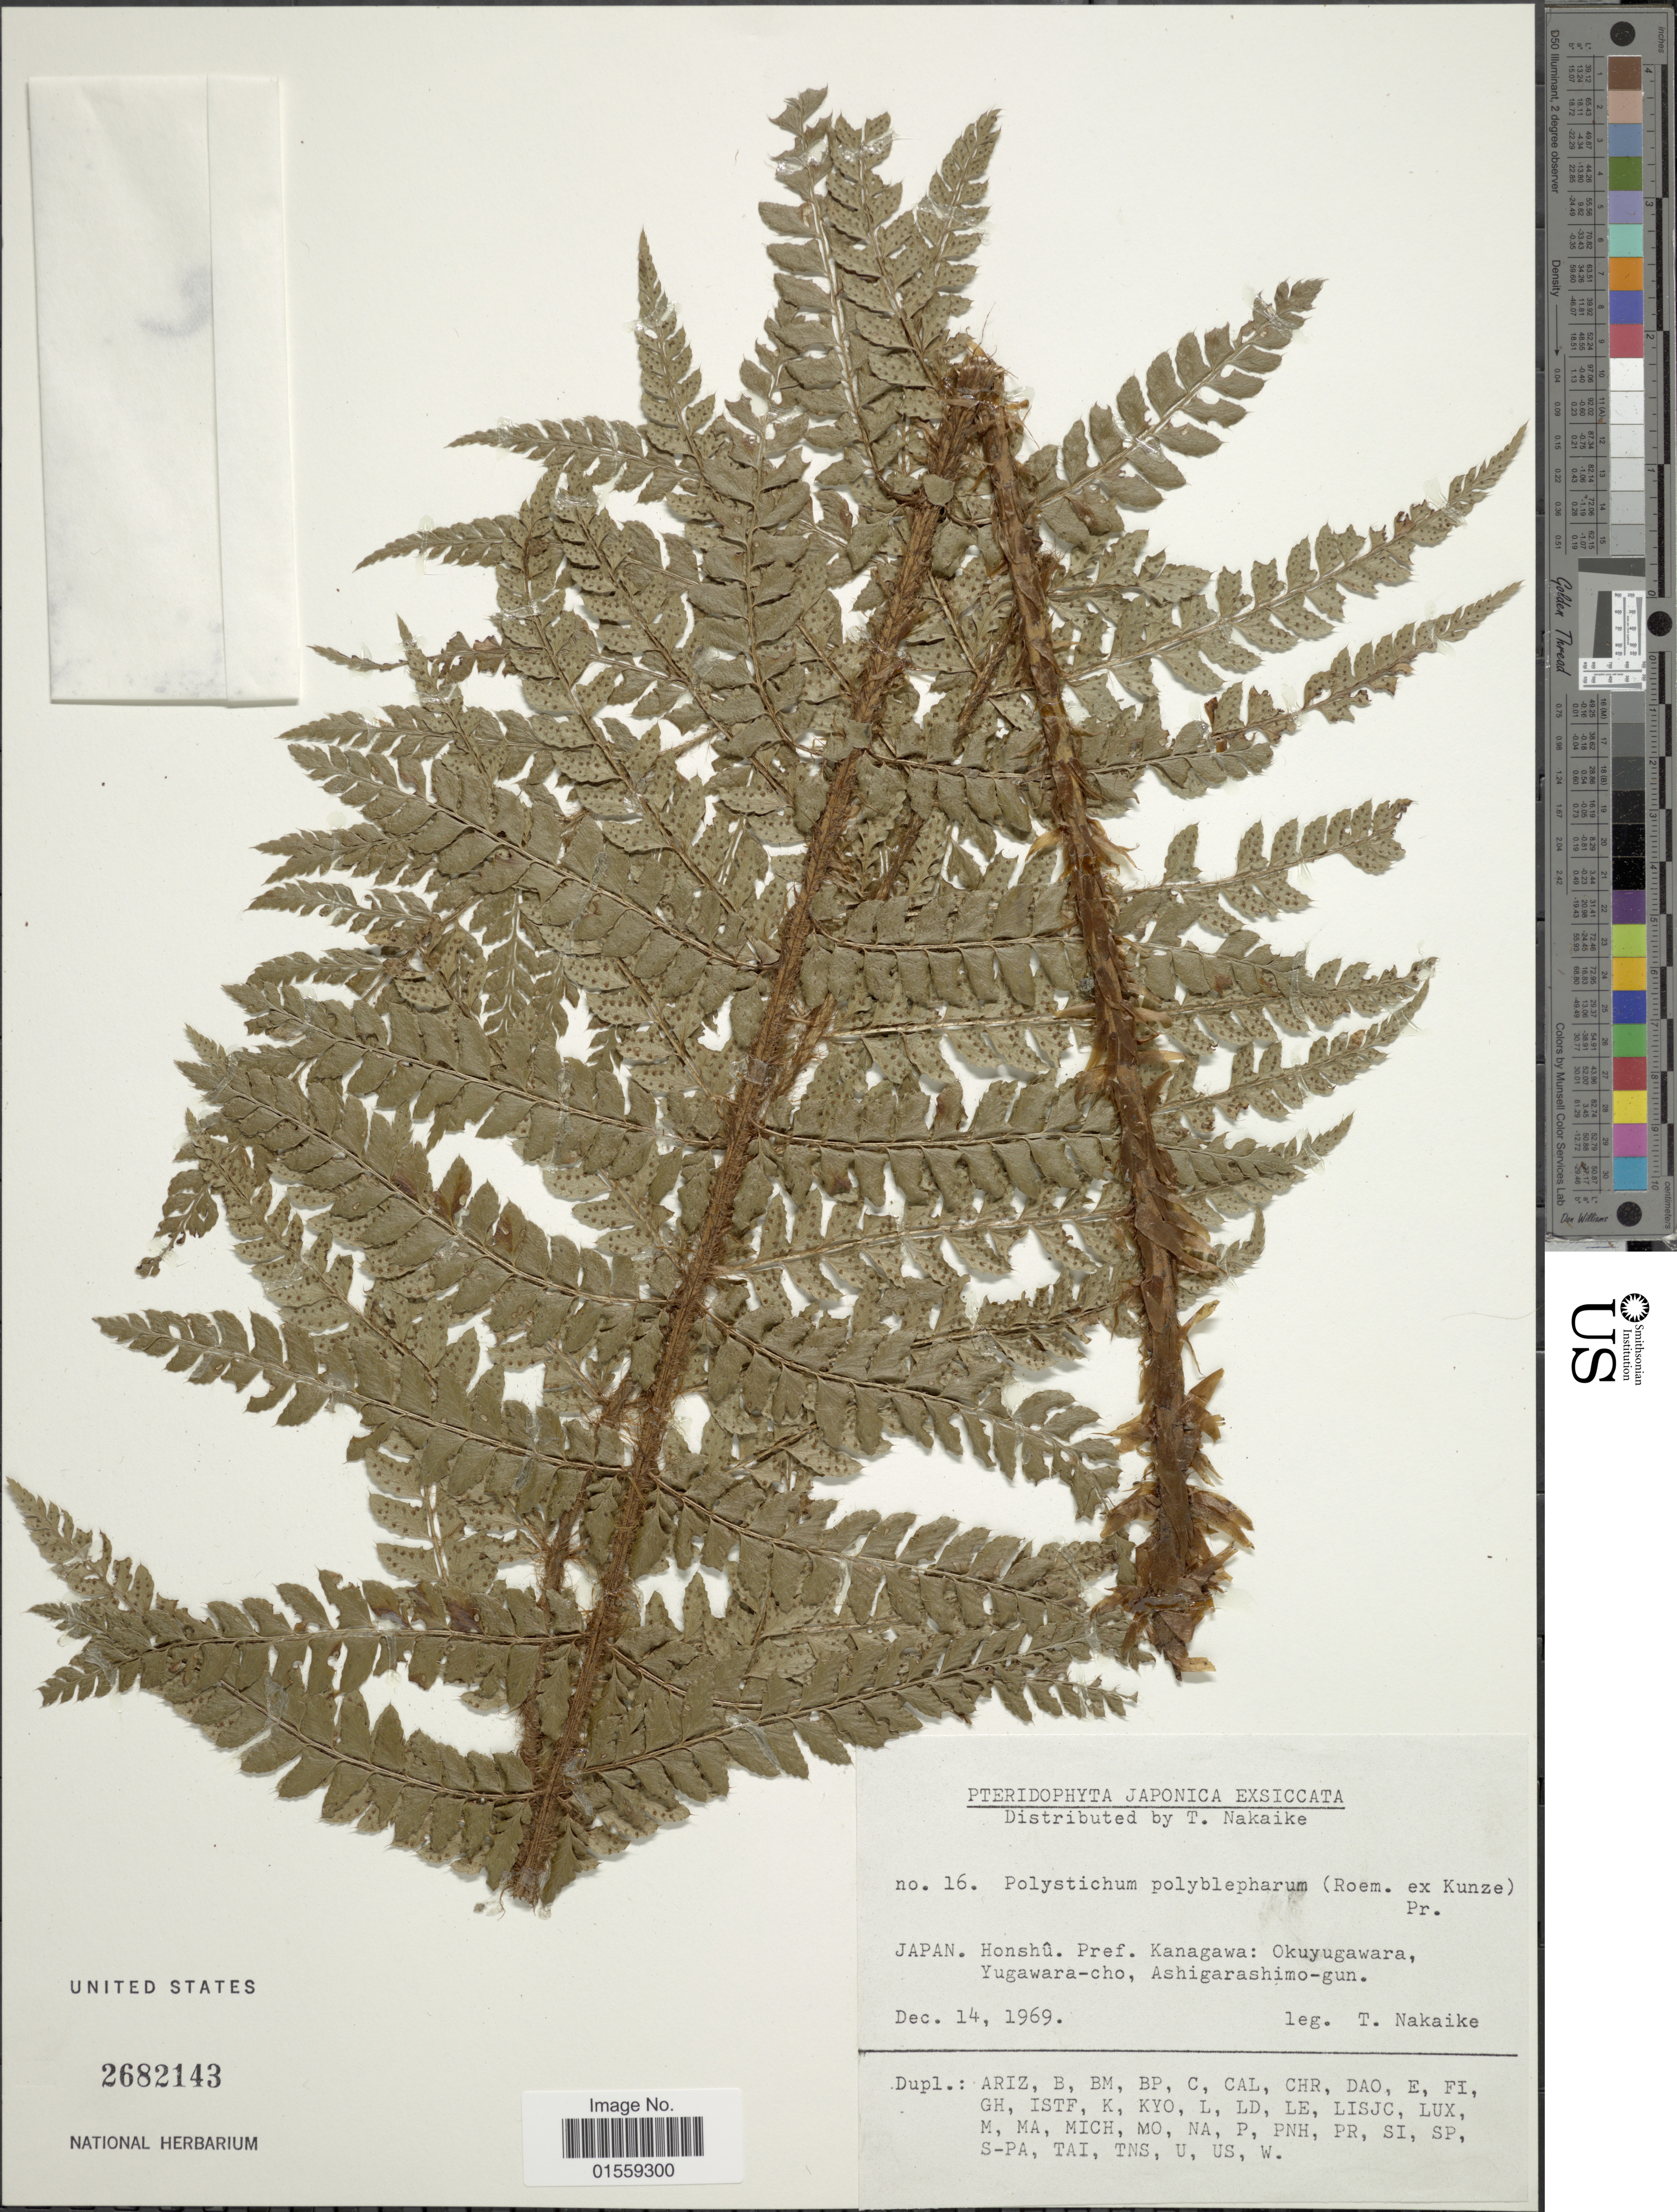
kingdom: Plantae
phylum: Tracheophyta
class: Polypodiopsida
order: Polypodiales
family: Dryopteridaceae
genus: Polystichum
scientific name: Polystichum polyblepharum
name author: (Roemer ex Kunze) C. Presl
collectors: T. Nakaike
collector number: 16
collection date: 1969-12-14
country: Japan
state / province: Kanagawa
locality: Japan. Honshu, Pref., Kanagawa: Okuyugawara, Yugawara-cho, Ashigarashimo-gun.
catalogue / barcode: US 2682143